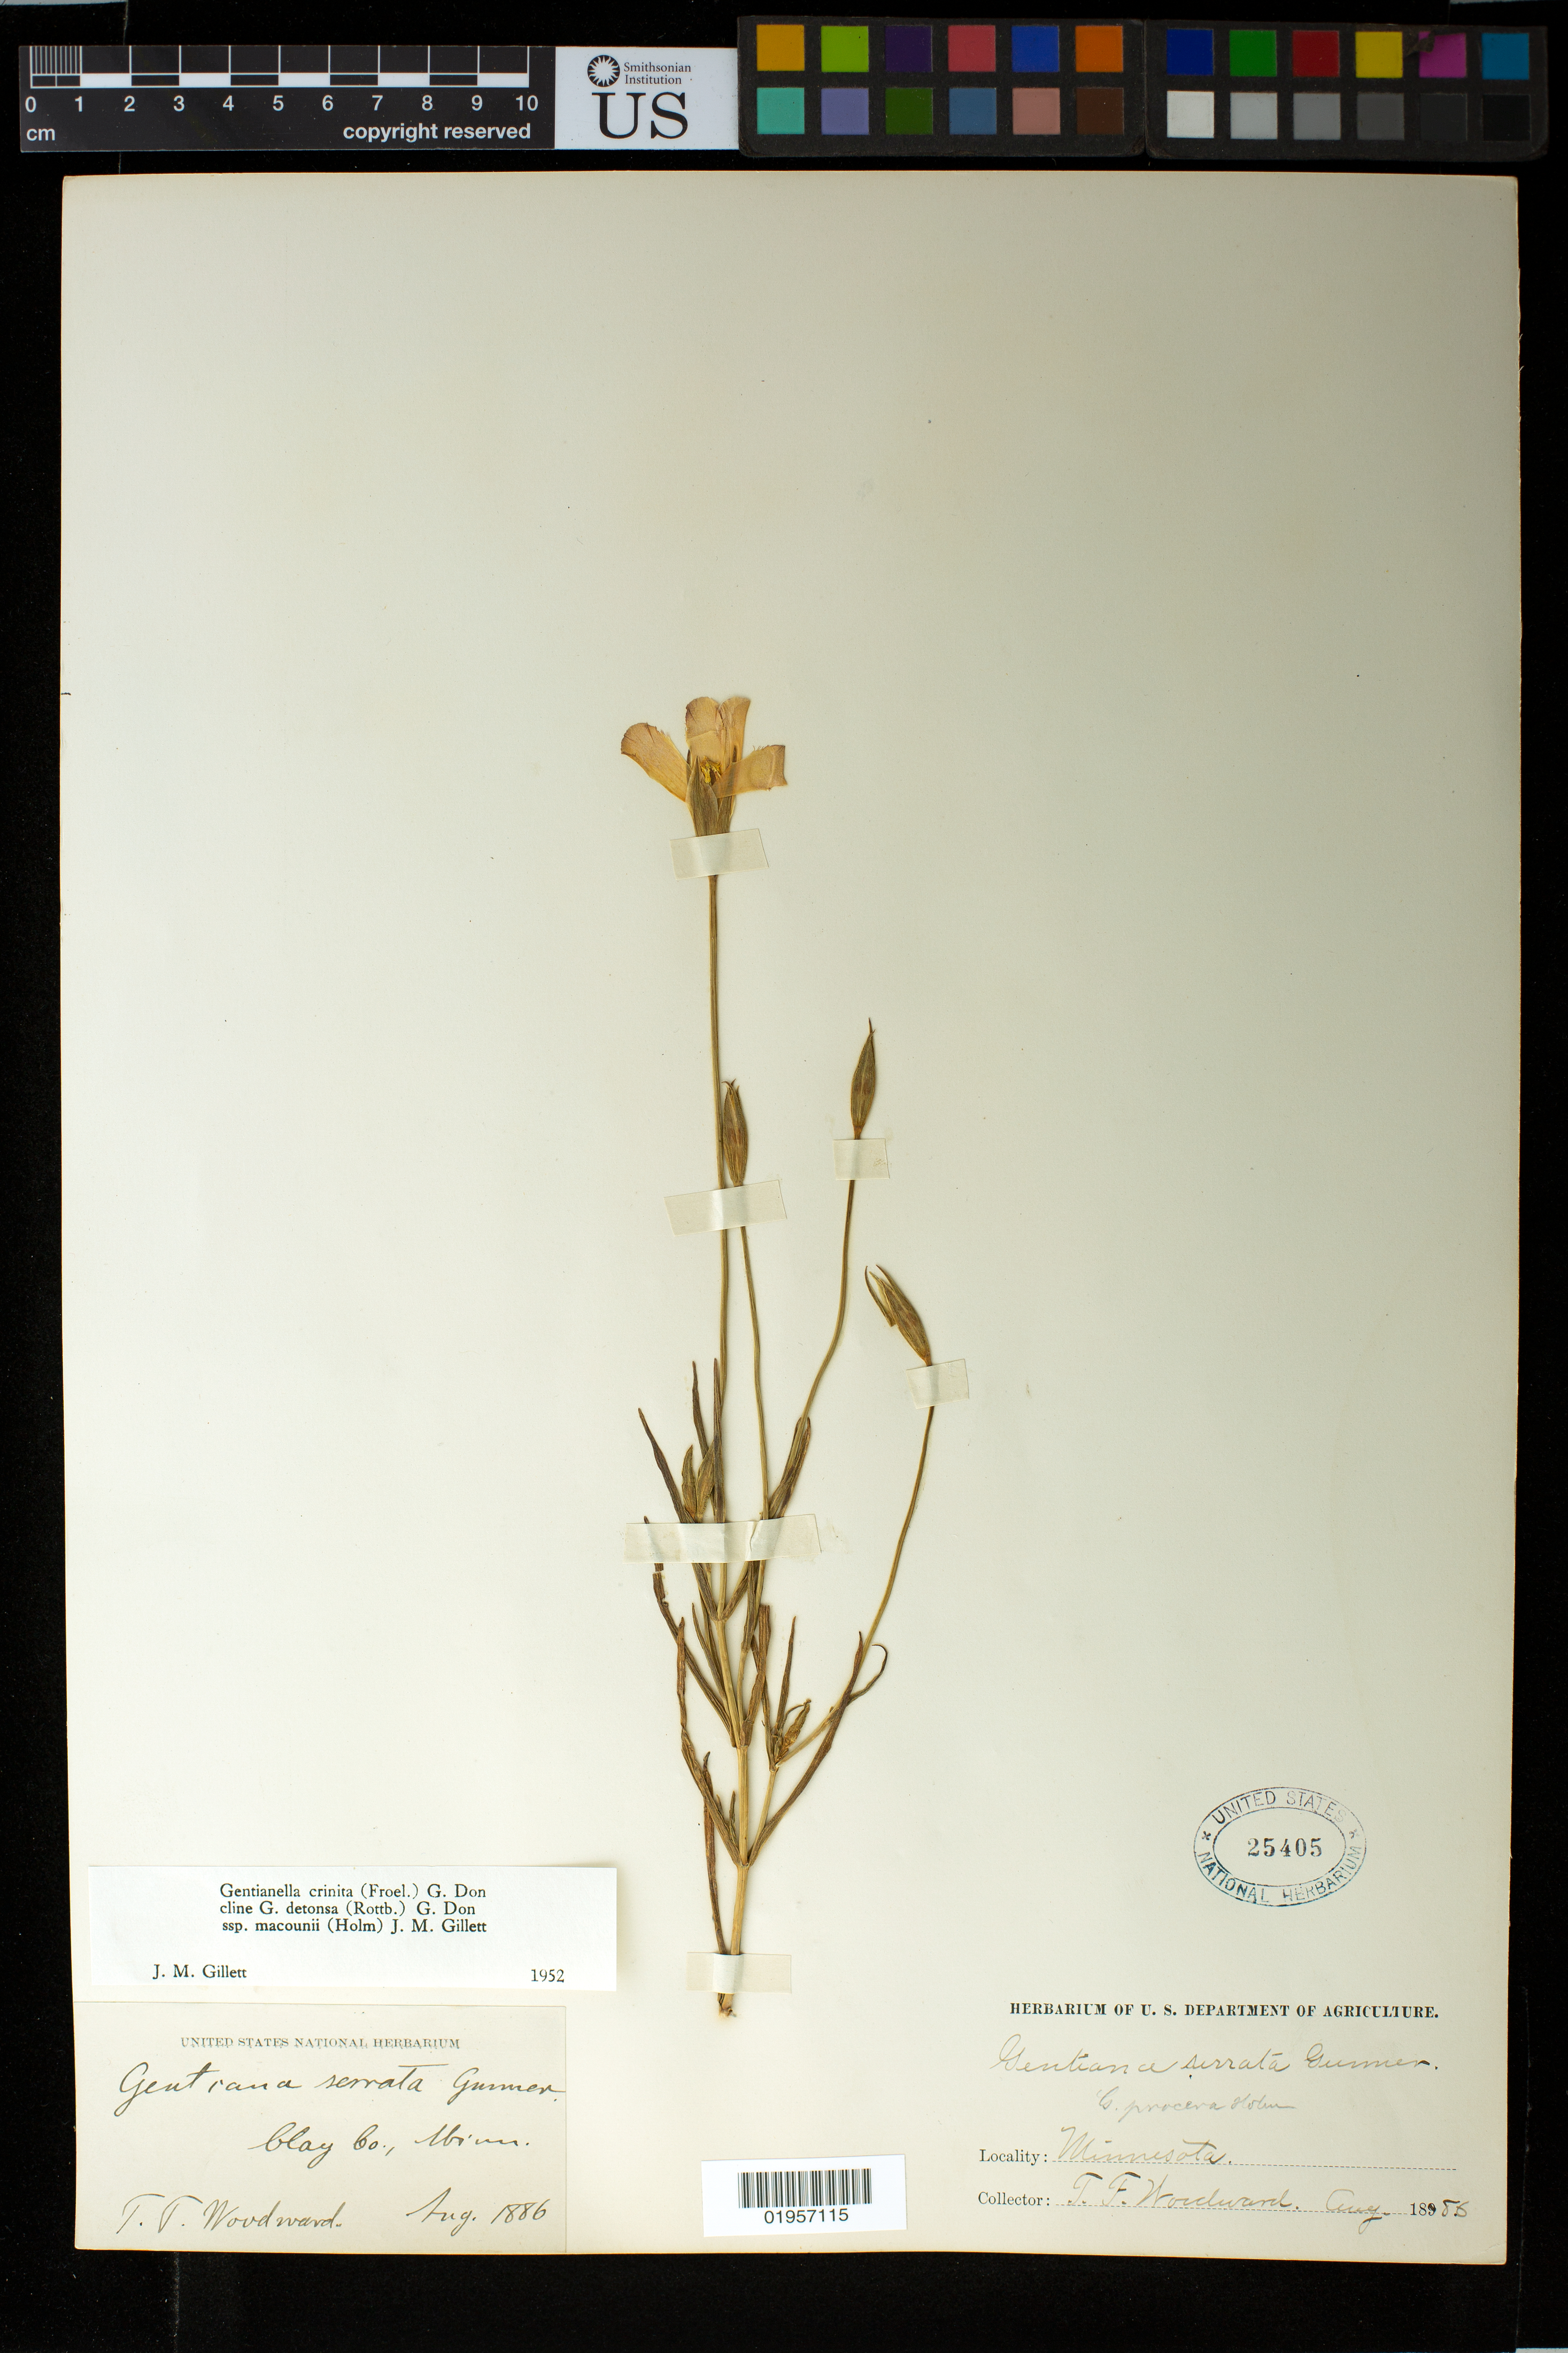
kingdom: Plantae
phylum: Tracheophyta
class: Magnoliopsida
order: Gentianales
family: Gentianaceae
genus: Gentianella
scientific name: Gentianella crinita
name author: (Froel.) G. Don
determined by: Gillett, J. M.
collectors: T. J. Woodward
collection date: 1886-08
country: United States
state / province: Minnesota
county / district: Clay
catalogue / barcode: US 25405